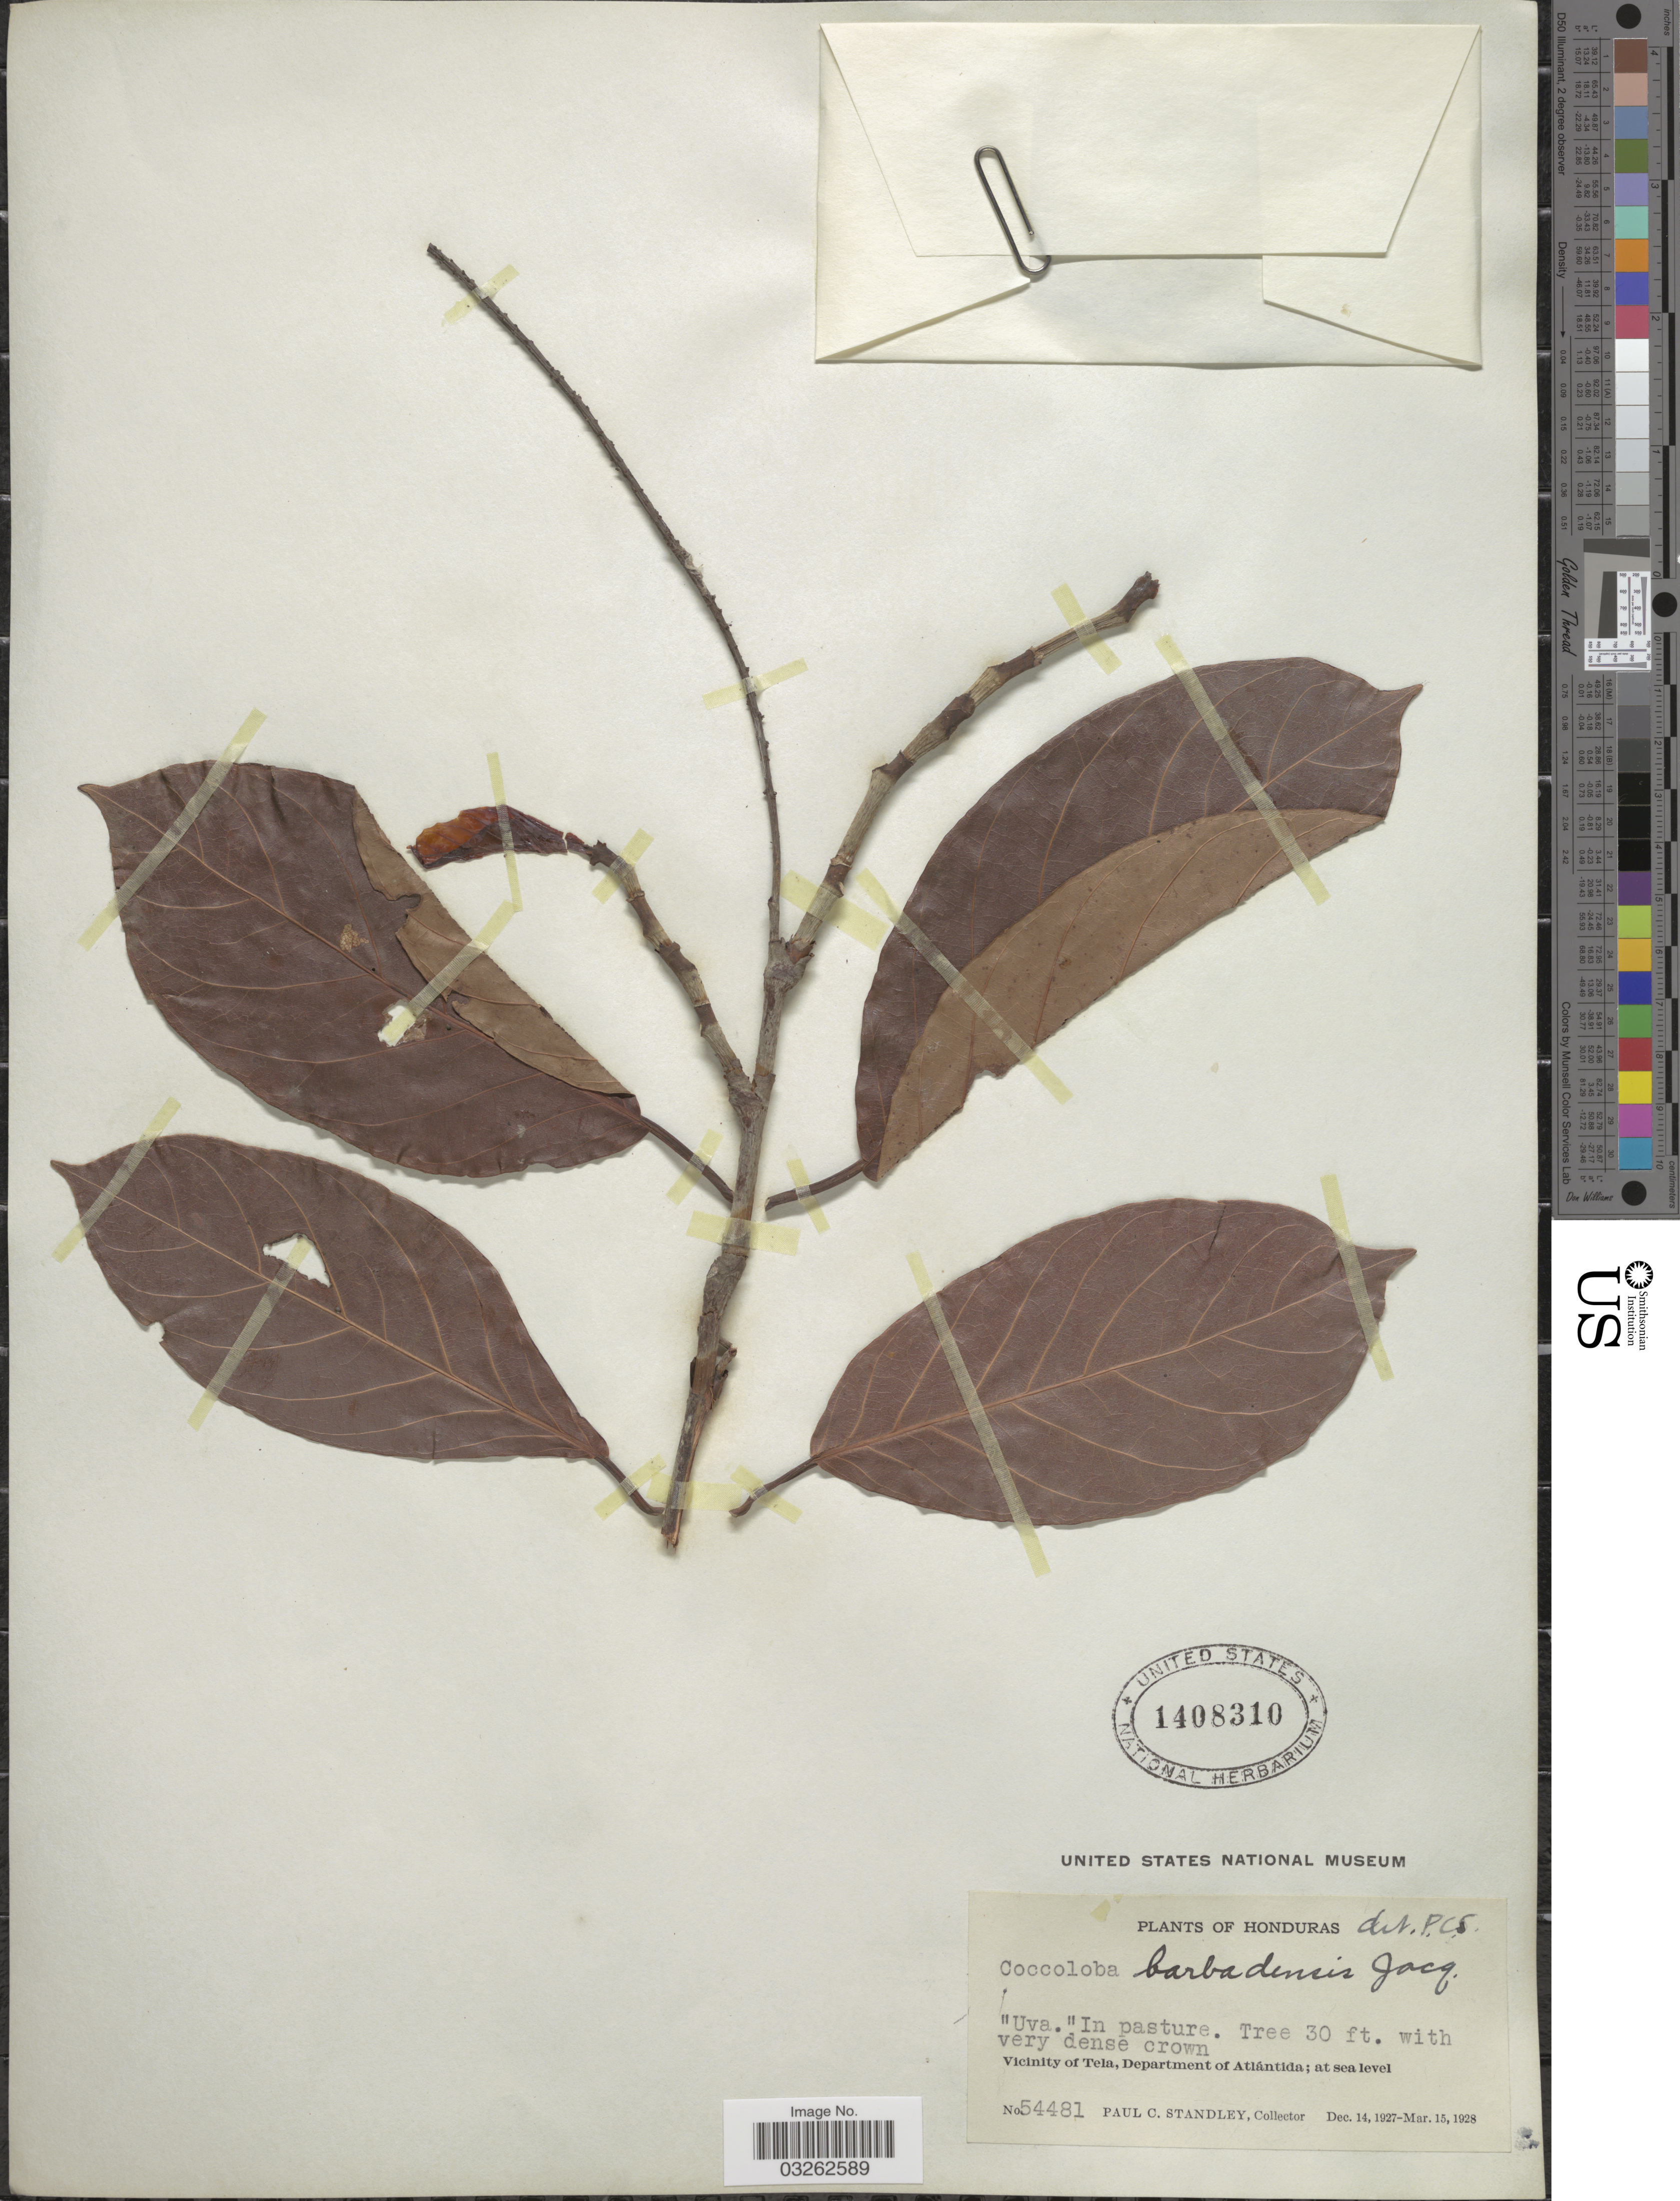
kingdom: Plantae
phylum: Tracheophyta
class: Magnoliopsida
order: Caryophyllales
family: Polygonaceae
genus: Coccoloba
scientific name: Coccoloba barbadensis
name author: Jacq.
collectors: P. C. Standley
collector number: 54481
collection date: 1927-12-14/1928-03-15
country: Honduras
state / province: Atlántida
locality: Vicinity of Tela, Department of Atlántida.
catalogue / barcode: US 1408310